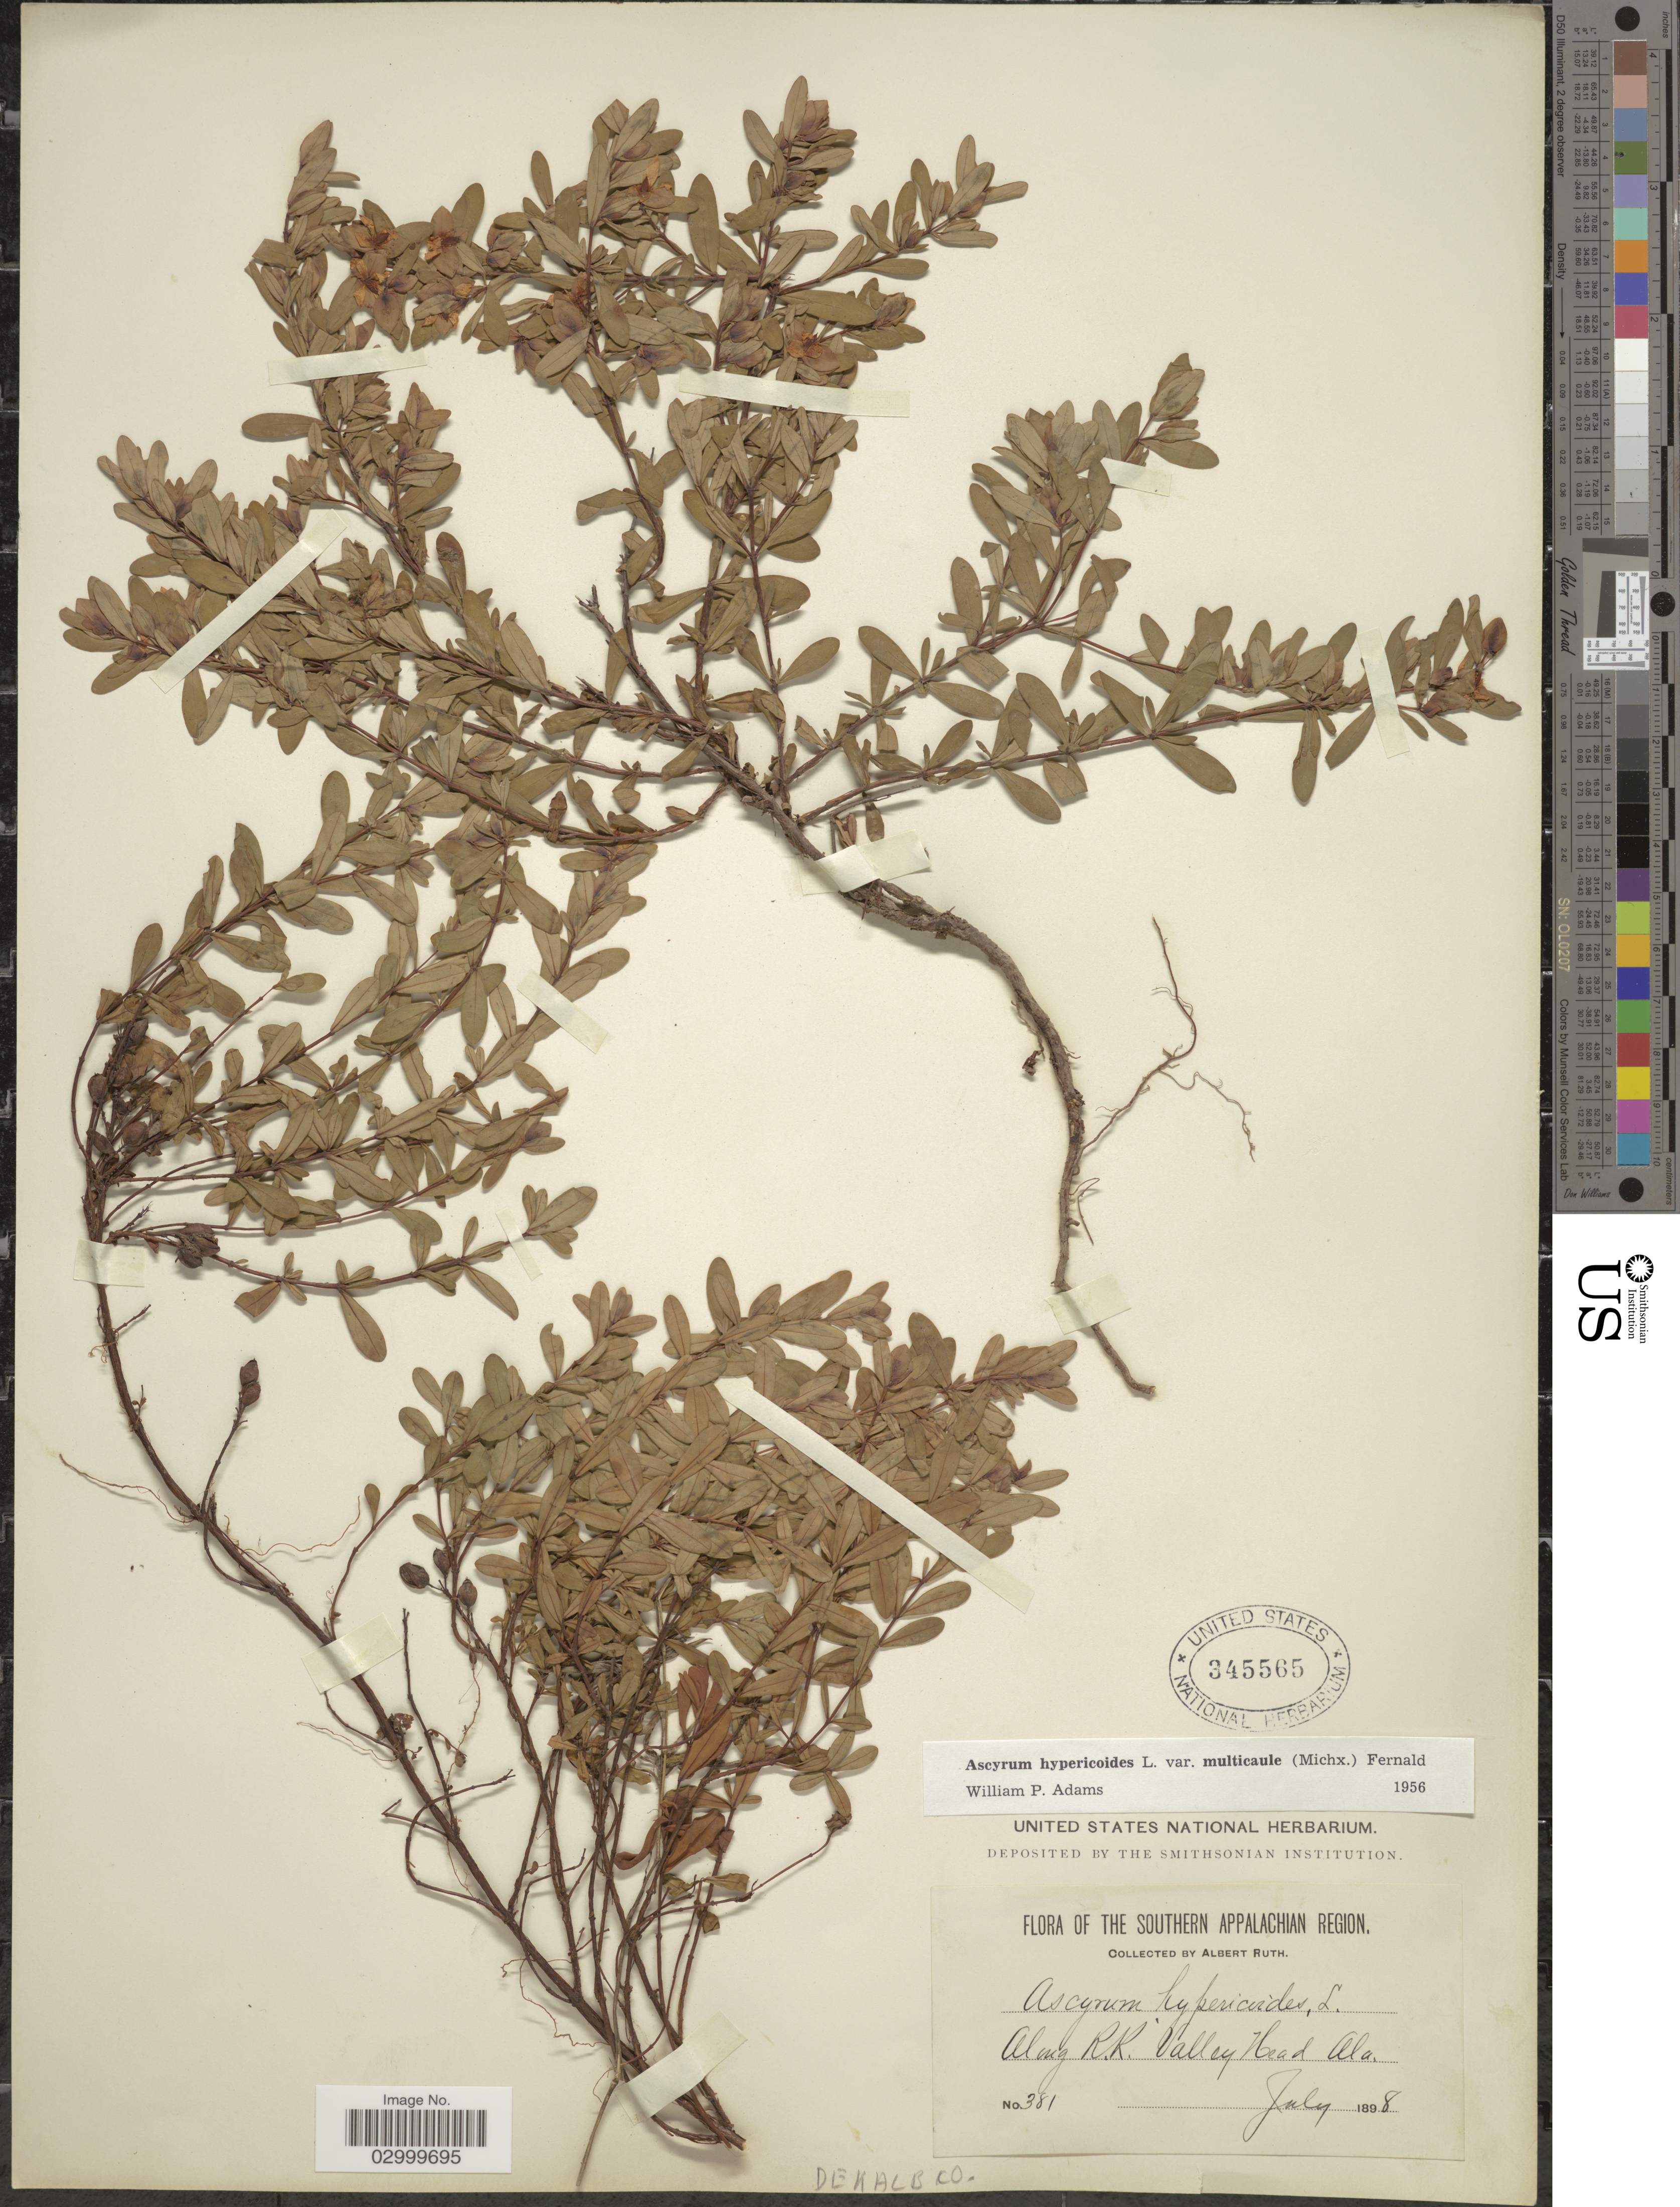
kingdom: Plantae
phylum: Tracheophyta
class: Magnoliopsida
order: Malpighiales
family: Hypericaceae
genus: Hypericum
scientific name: Hypericum stragulum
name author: W.P. Adams & N. Robson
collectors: A. Ruth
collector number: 381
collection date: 1898-07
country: United States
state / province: Alabama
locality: The Southern Appalchian Region, Along R.R. Valley Head, Dekalb Co.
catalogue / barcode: US 345565